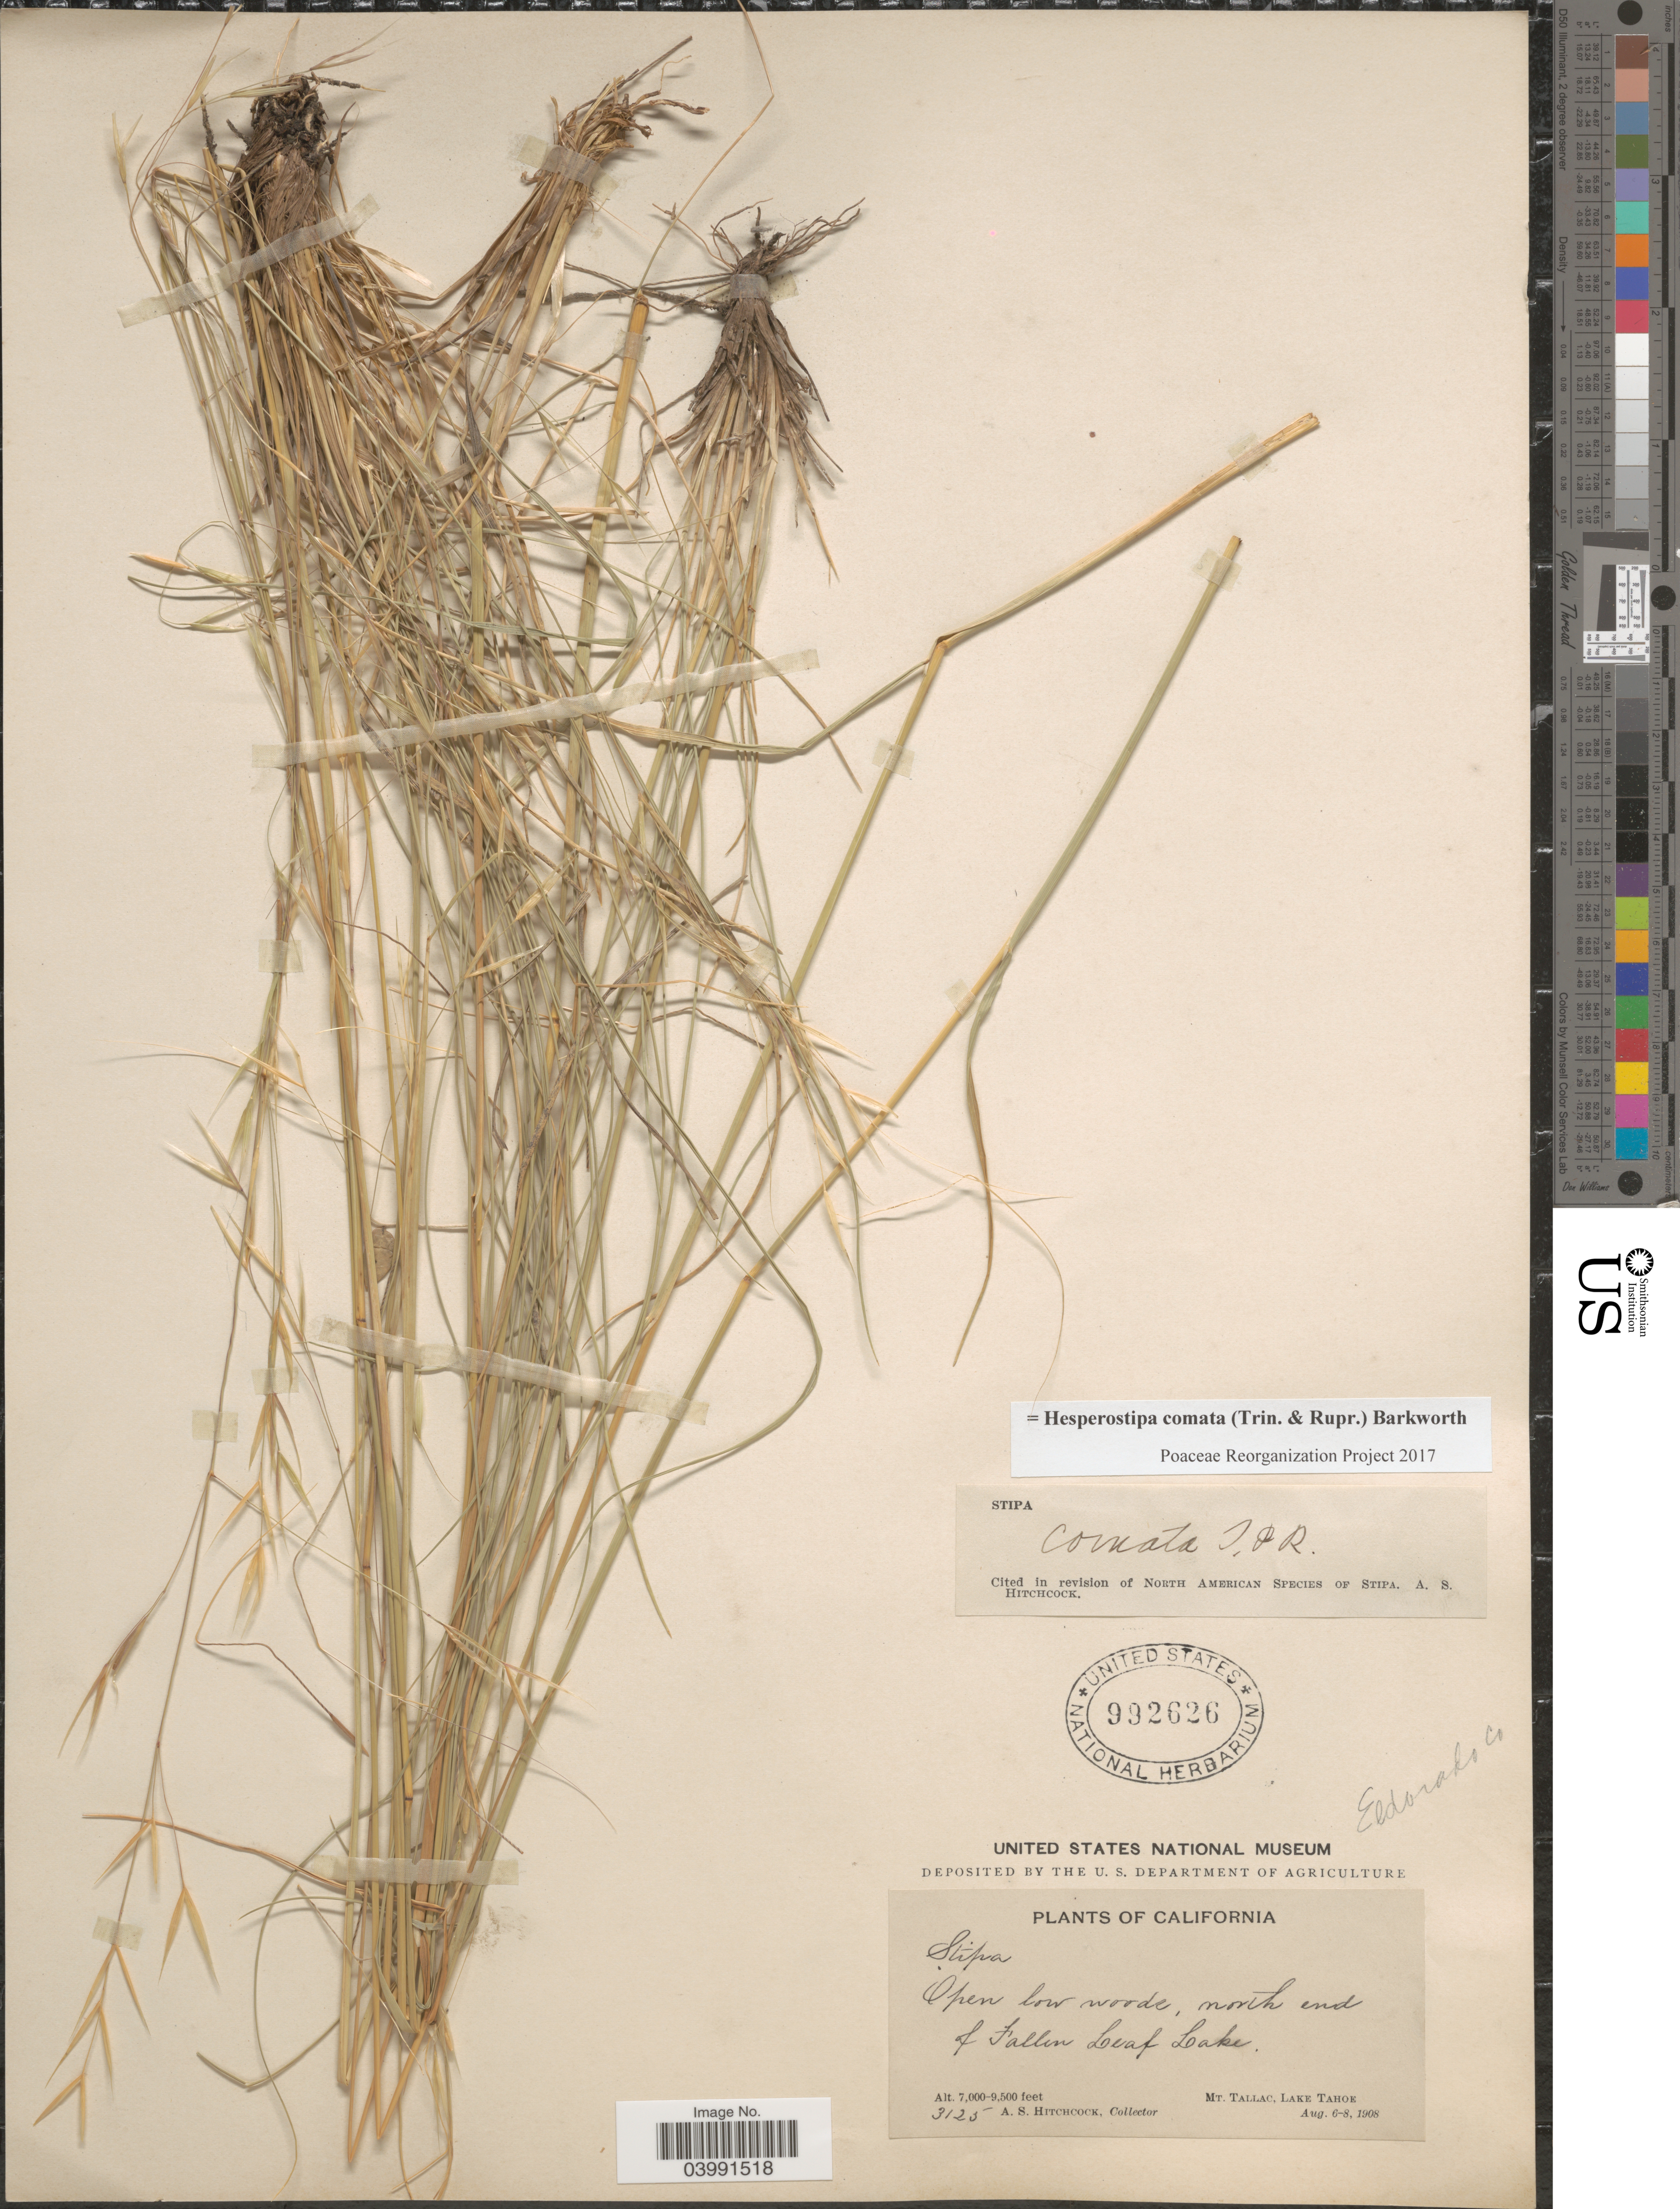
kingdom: Plantae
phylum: Tracheophyta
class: Liliopsida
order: Poales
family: Poaceae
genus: Hesperostipa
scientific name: Hesperostipa comata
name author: (Trin. & Rupr.) Barkworth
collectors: A. S. Hitchcock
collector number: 3125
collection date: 1908-08-06/1908-08-08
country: United States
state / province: California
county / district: El Dorado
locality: North end of Fallen Leaf Lake. Mt. Tallac, Lake Tahoe. Eldorado Co.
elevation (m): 2134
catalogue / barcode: US 992626